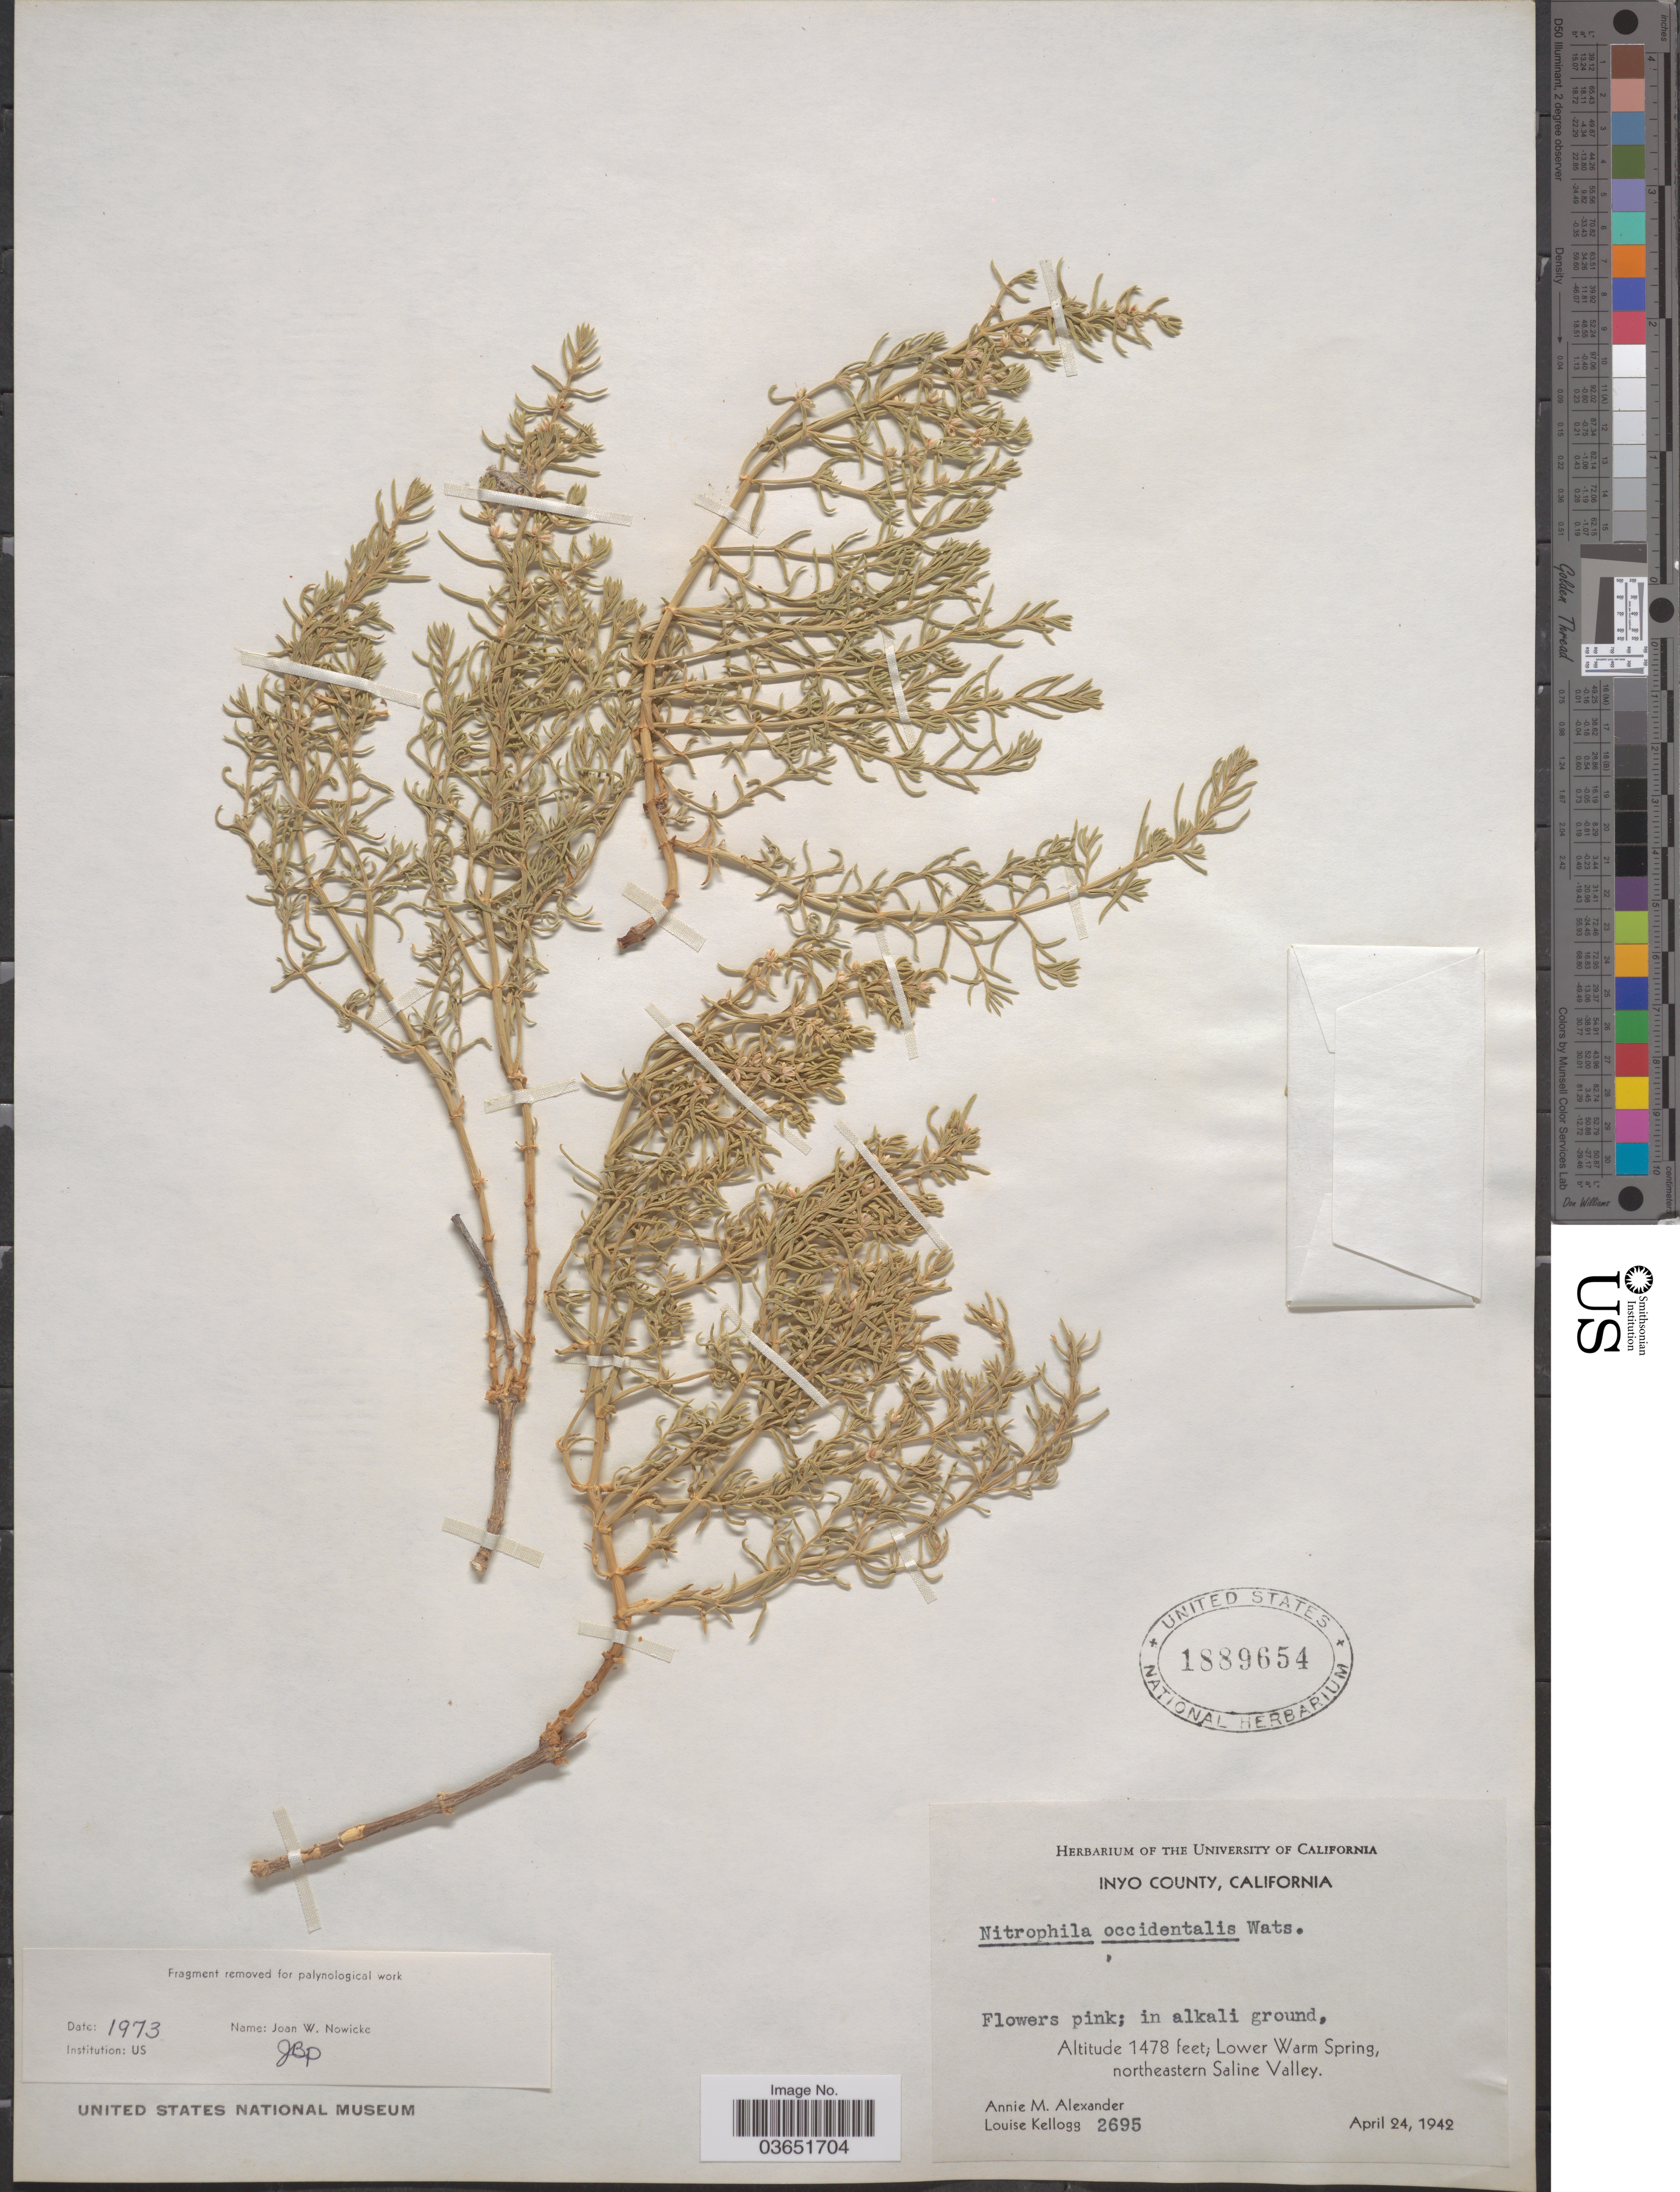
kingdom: Plantae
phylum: Tracheophyta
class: Magnoliopsida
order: Caryophyllales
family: Amaranthaceae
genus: Nitrophila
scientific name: Nitrophila occidentalis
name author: (Moq.) S. Watson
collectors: A. M. Alexander & L. Kellogg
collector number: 2695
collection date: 1942-04-24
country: United States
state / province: California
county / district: Inyo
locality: Inyo County. Lower Warm Spring, northeastern Saline Valley.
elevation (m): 450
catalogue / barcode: US 1889654